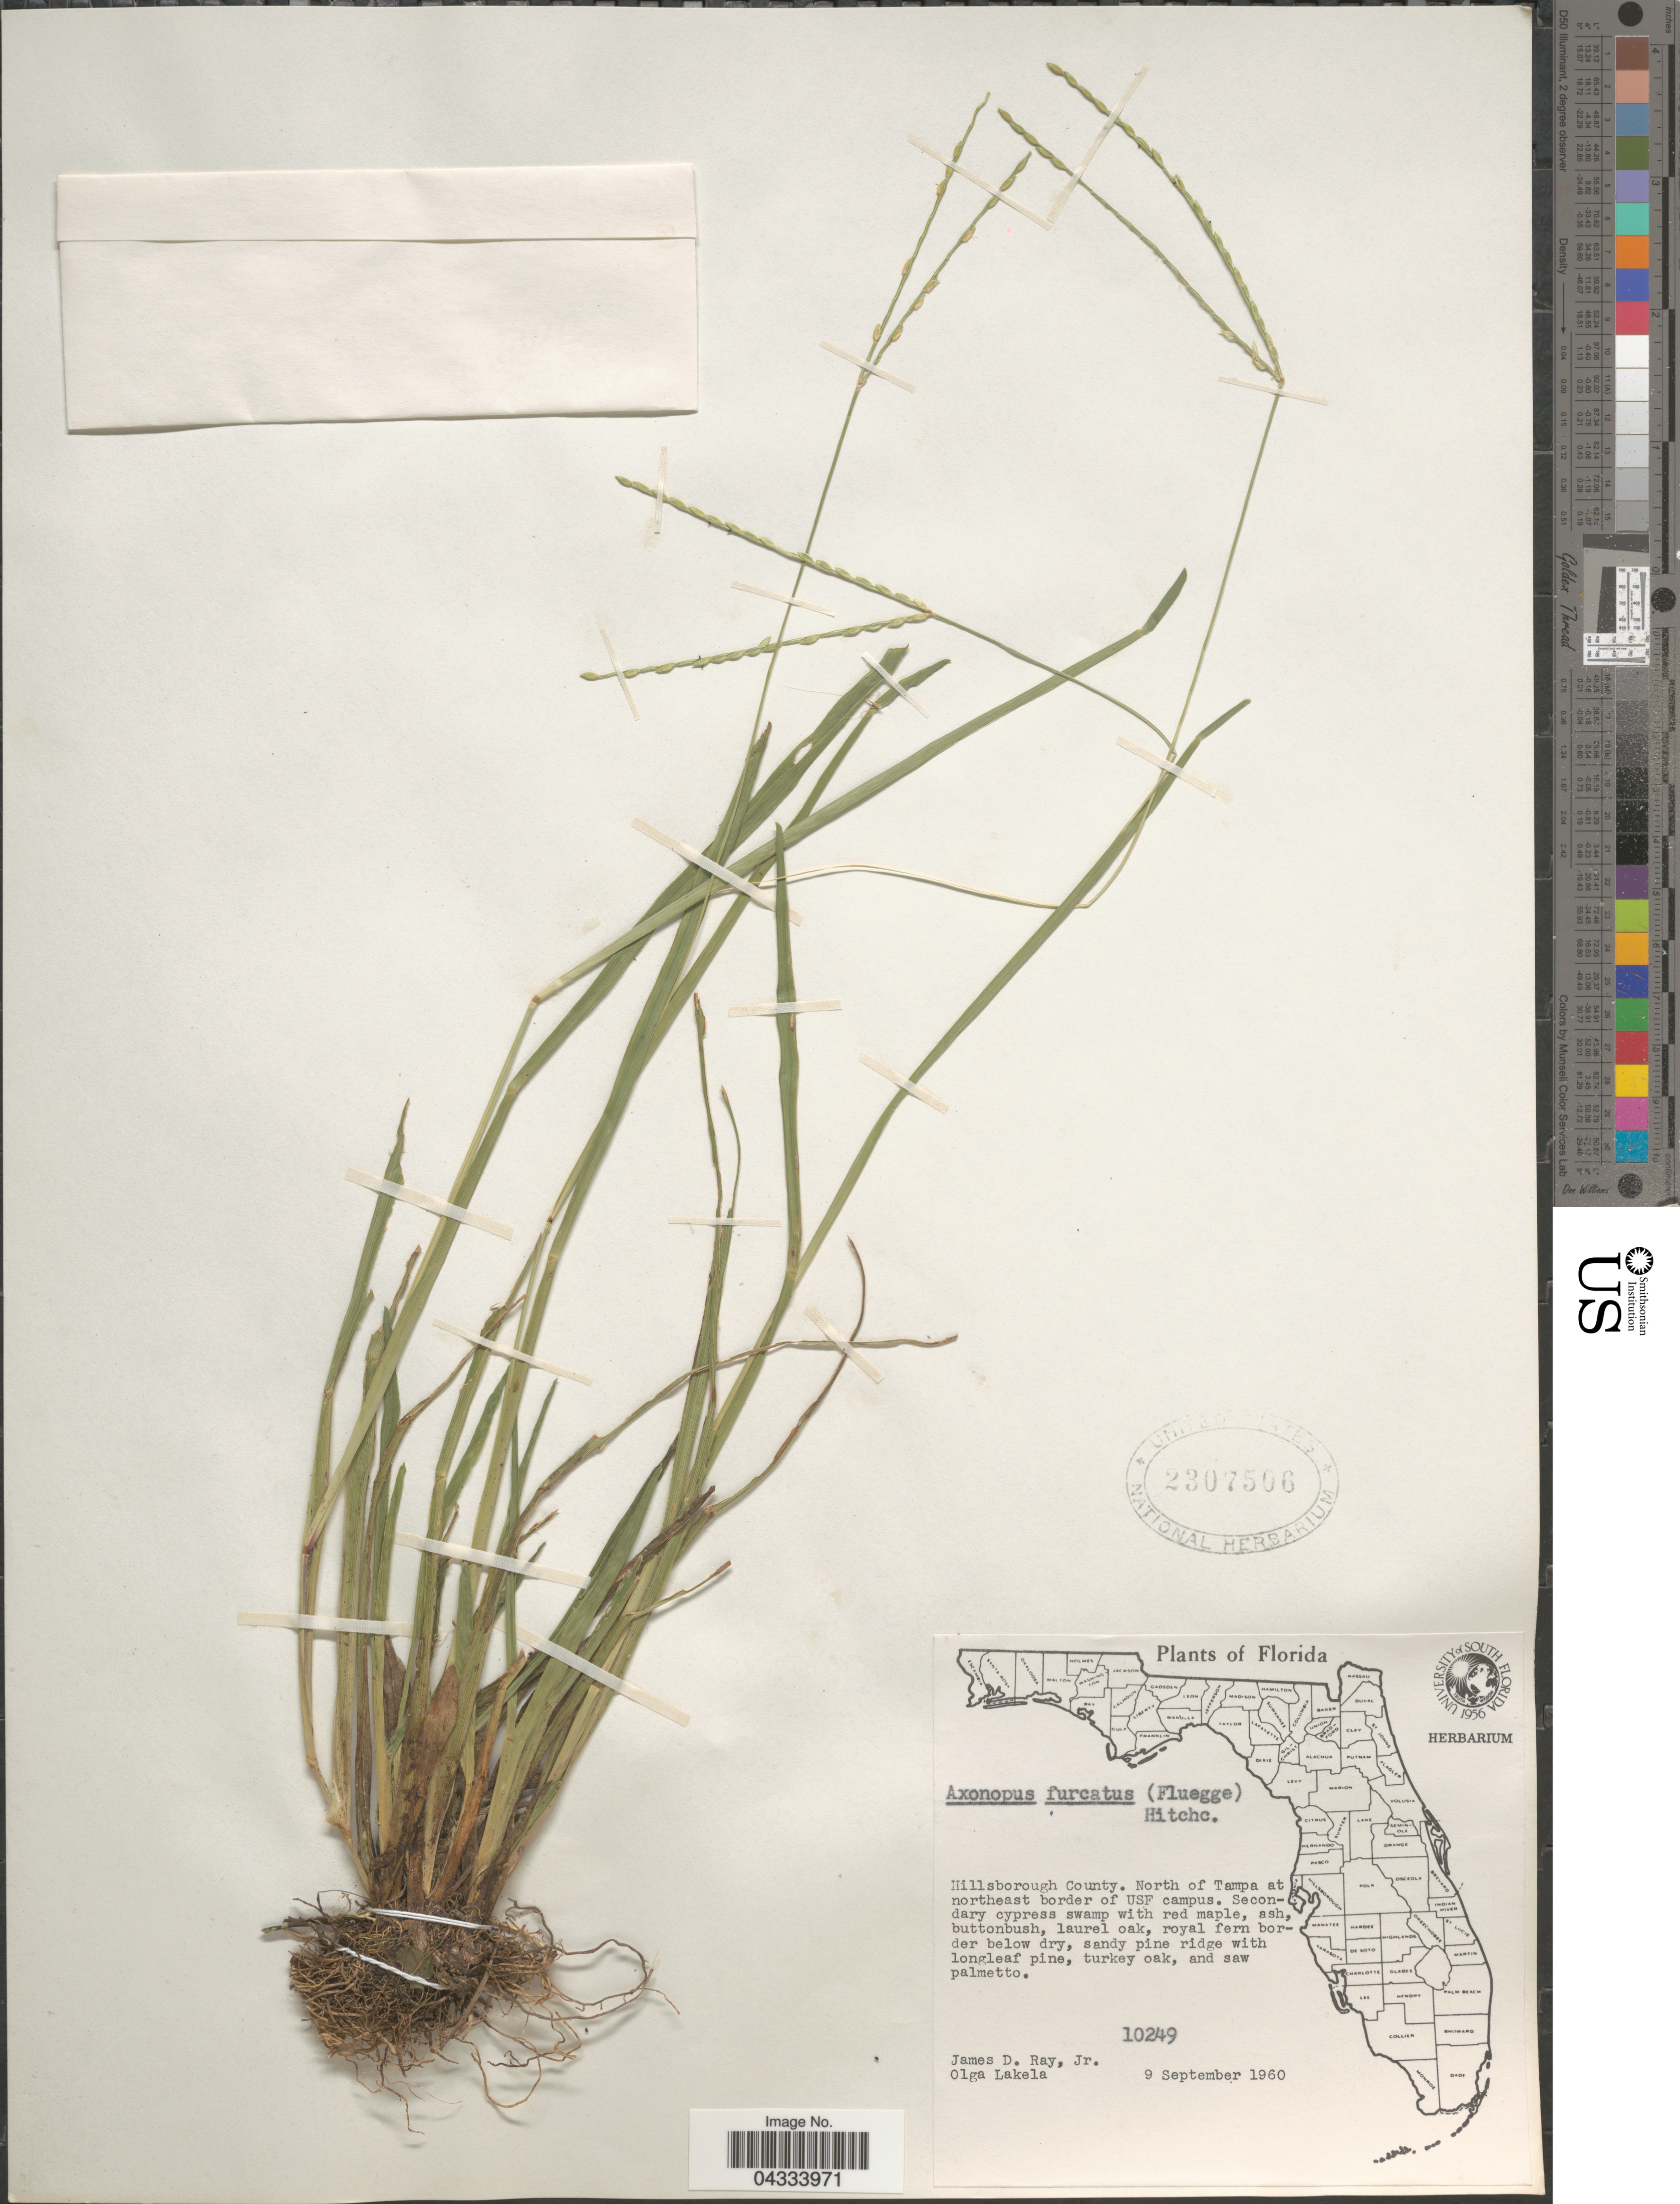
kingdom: Plantae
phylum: Tracheophyta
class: Liliopsida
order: Poales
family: Poaceae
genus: Axonopus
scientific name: Axonopus furcatus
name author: (Flüggé) Hitchc.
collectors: J. D. Ray Jr. & O. K. Lakela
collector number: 10249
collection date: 1960-09-09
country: United States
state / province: Florida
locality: Hillsborough County. North of Tampa at northeast border of USF campus.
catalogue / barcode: US 2307506